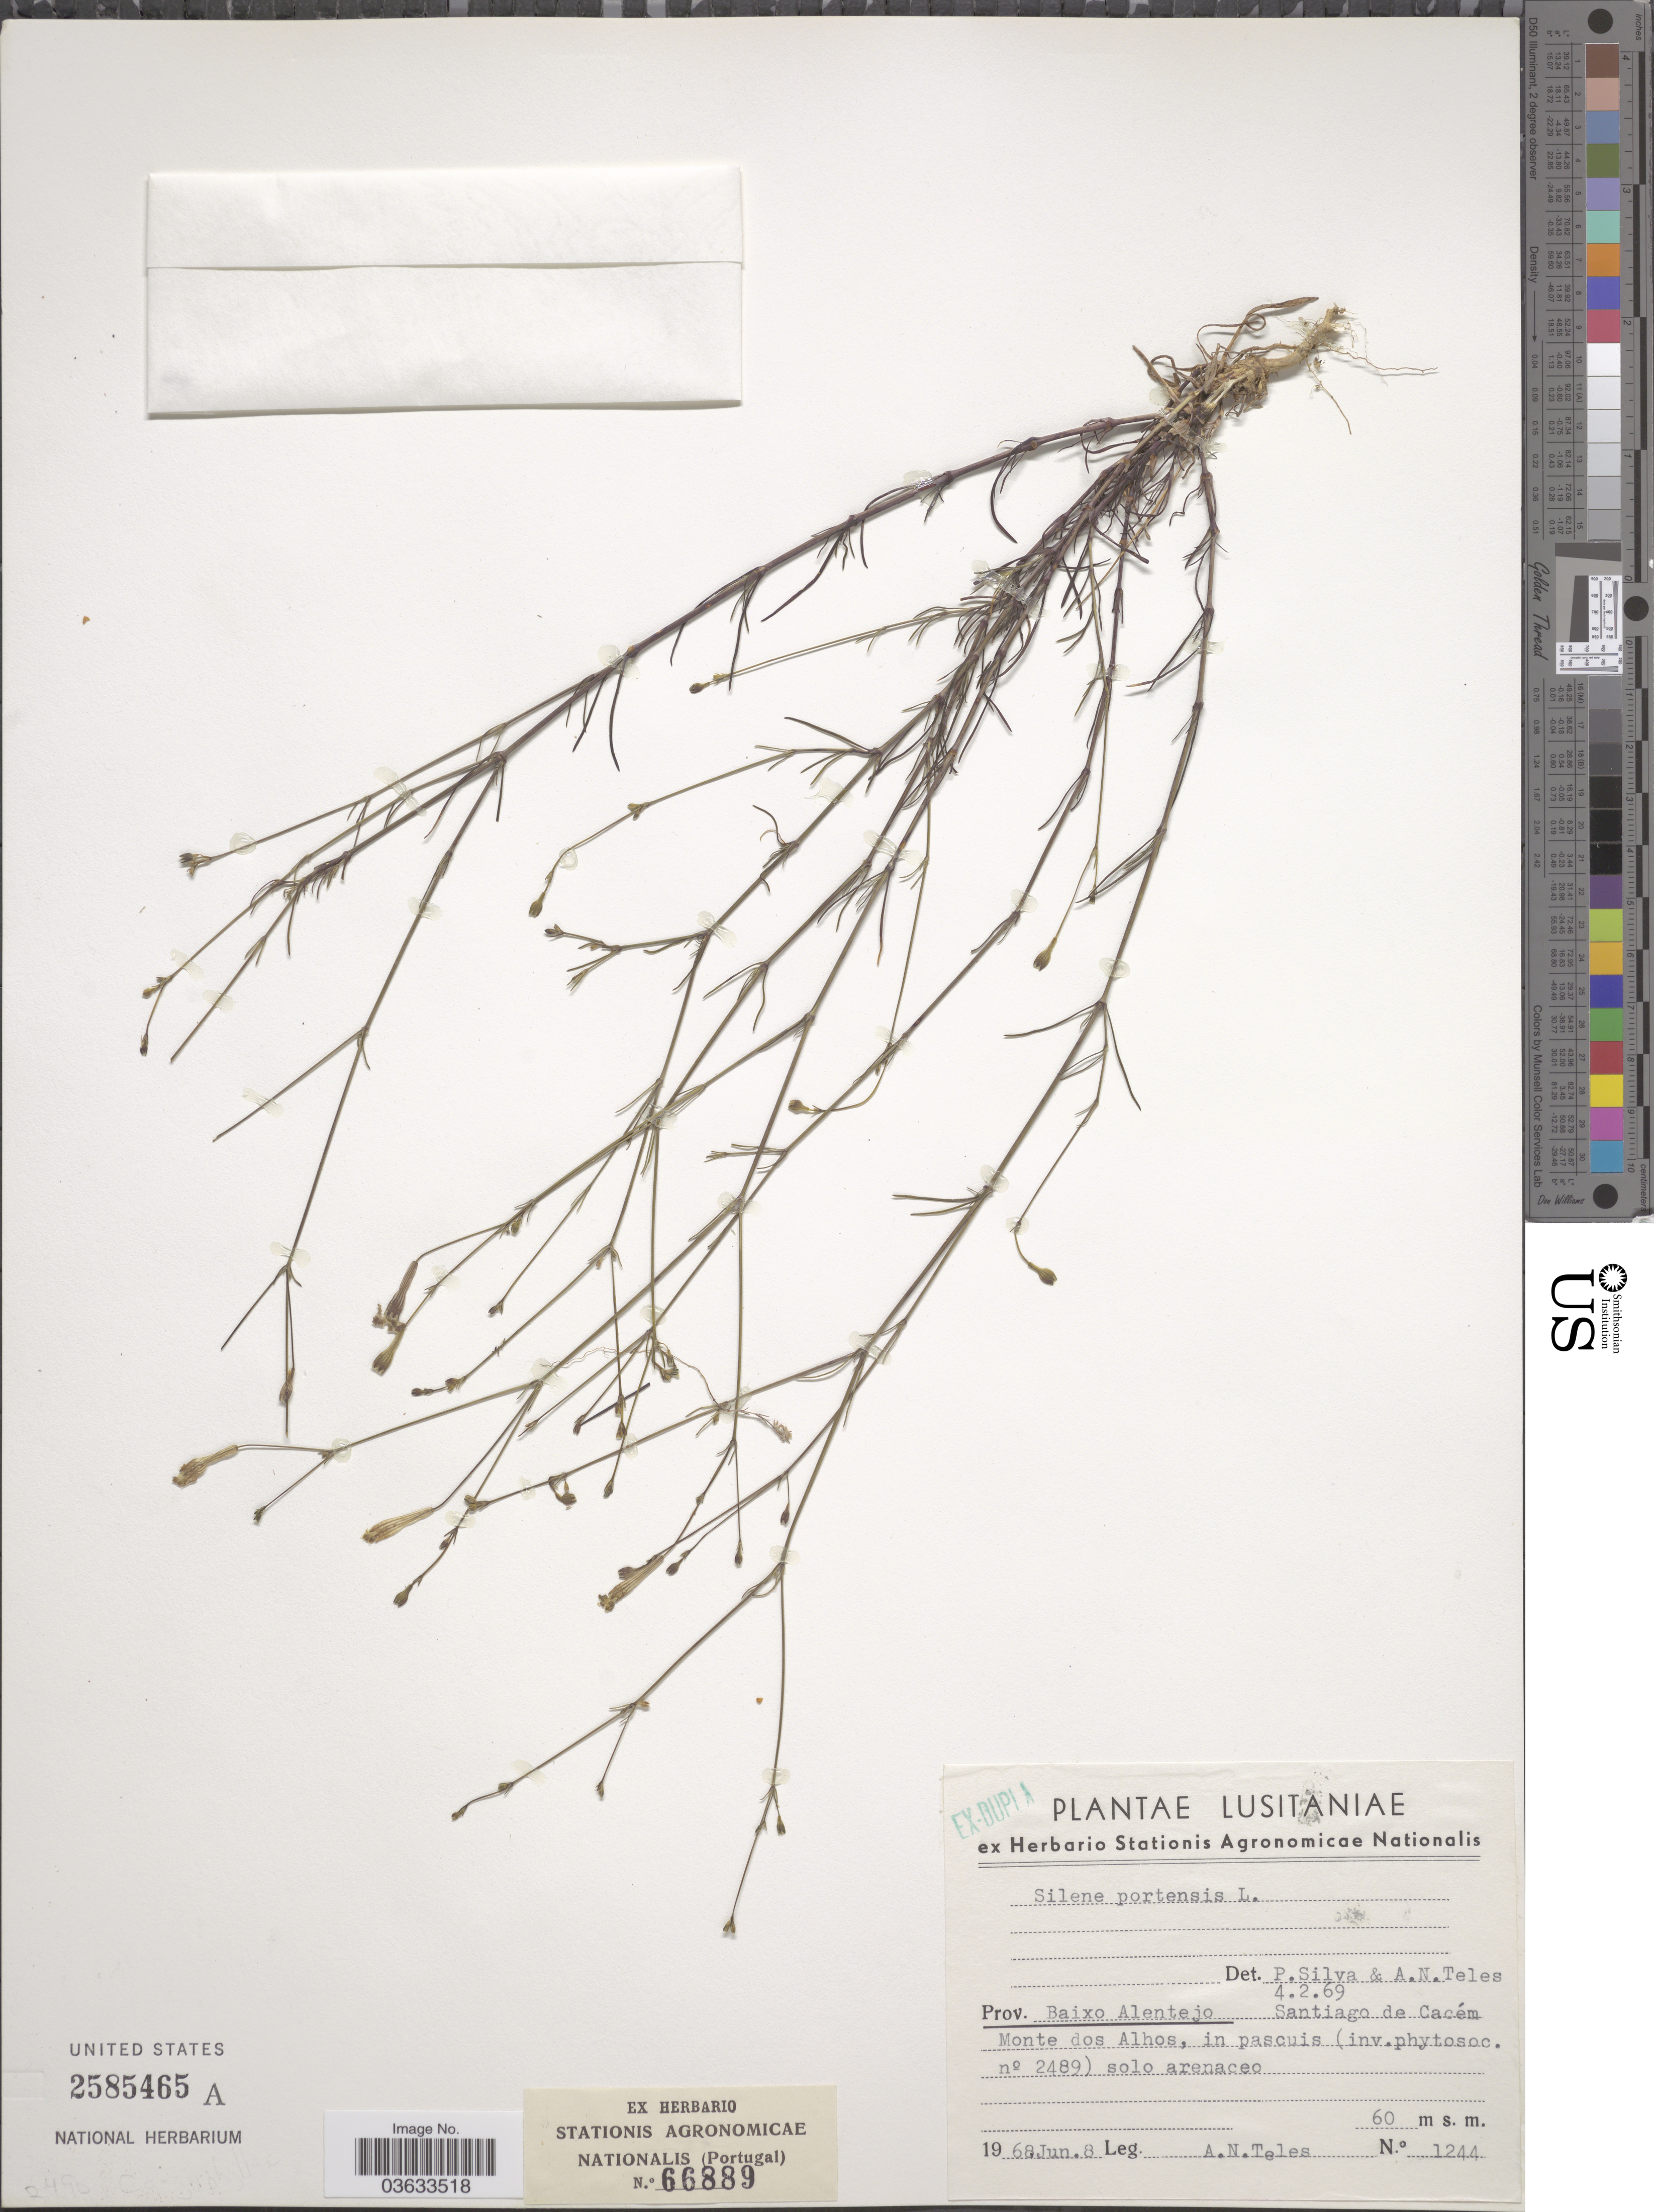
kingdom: Plantae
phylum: Tracheophyta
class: Magnoliopsida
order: Caryophyllales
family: Caryophyllaceae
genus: Silene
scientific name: Silene portensis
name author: L.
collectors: A. Teles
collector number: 1244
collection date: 1968-06-08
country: Portugal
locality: Lusitaniae. Prov. Baixo Alentejo Santiago de Cacém. Monte dos Alhos, in pascuis.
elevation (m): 60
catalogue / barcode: US 2585465A